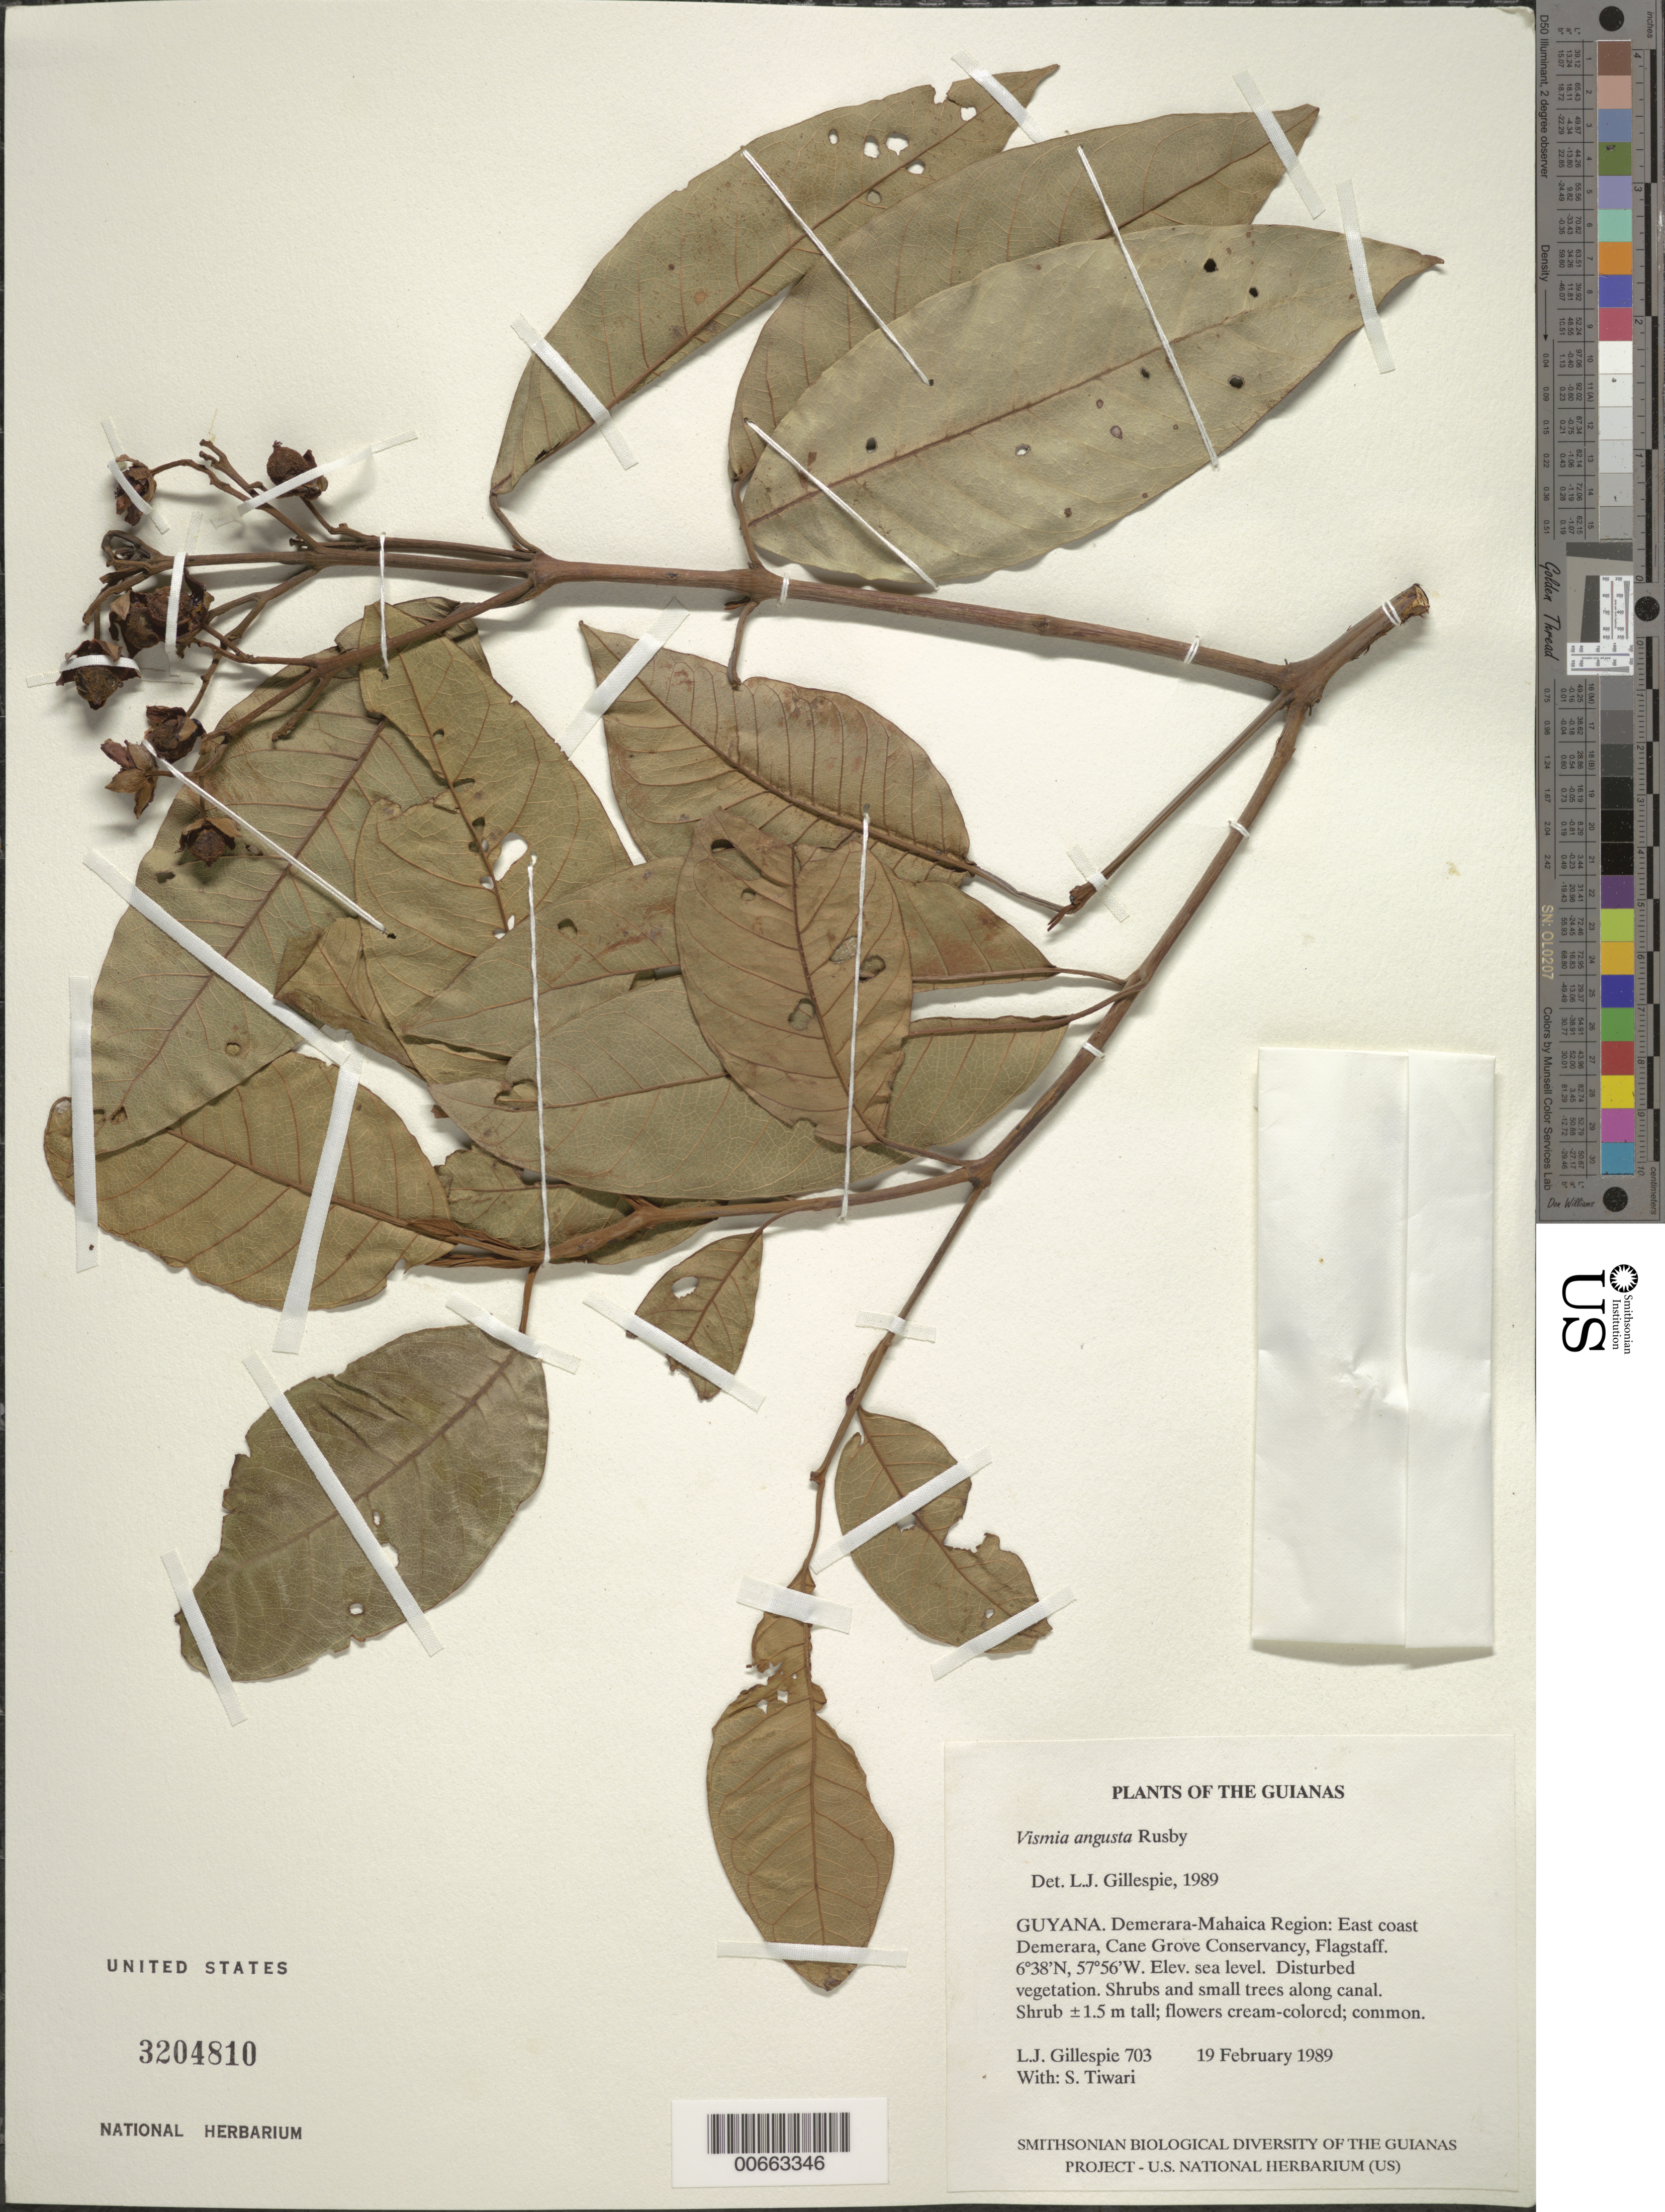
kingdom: Plantae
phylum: Tracheophyta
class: Magnoliopsida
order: Malpighiales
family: Hypericaceae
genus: Vismia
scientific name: Vismia angusta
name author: Miq.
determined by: Gillespie, L. J.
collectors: L. J. Gillespie & S. Tiwari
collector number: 703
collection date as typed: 19 February 1989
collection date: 1989-02-19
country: Guyana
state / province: Demerara-Mahaica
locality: East coast Demerara, Cane Grove Conservancy, Flagstaff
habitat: Disturbed vegetation. Shrubs and small trees along canal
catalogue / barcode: US 3204810